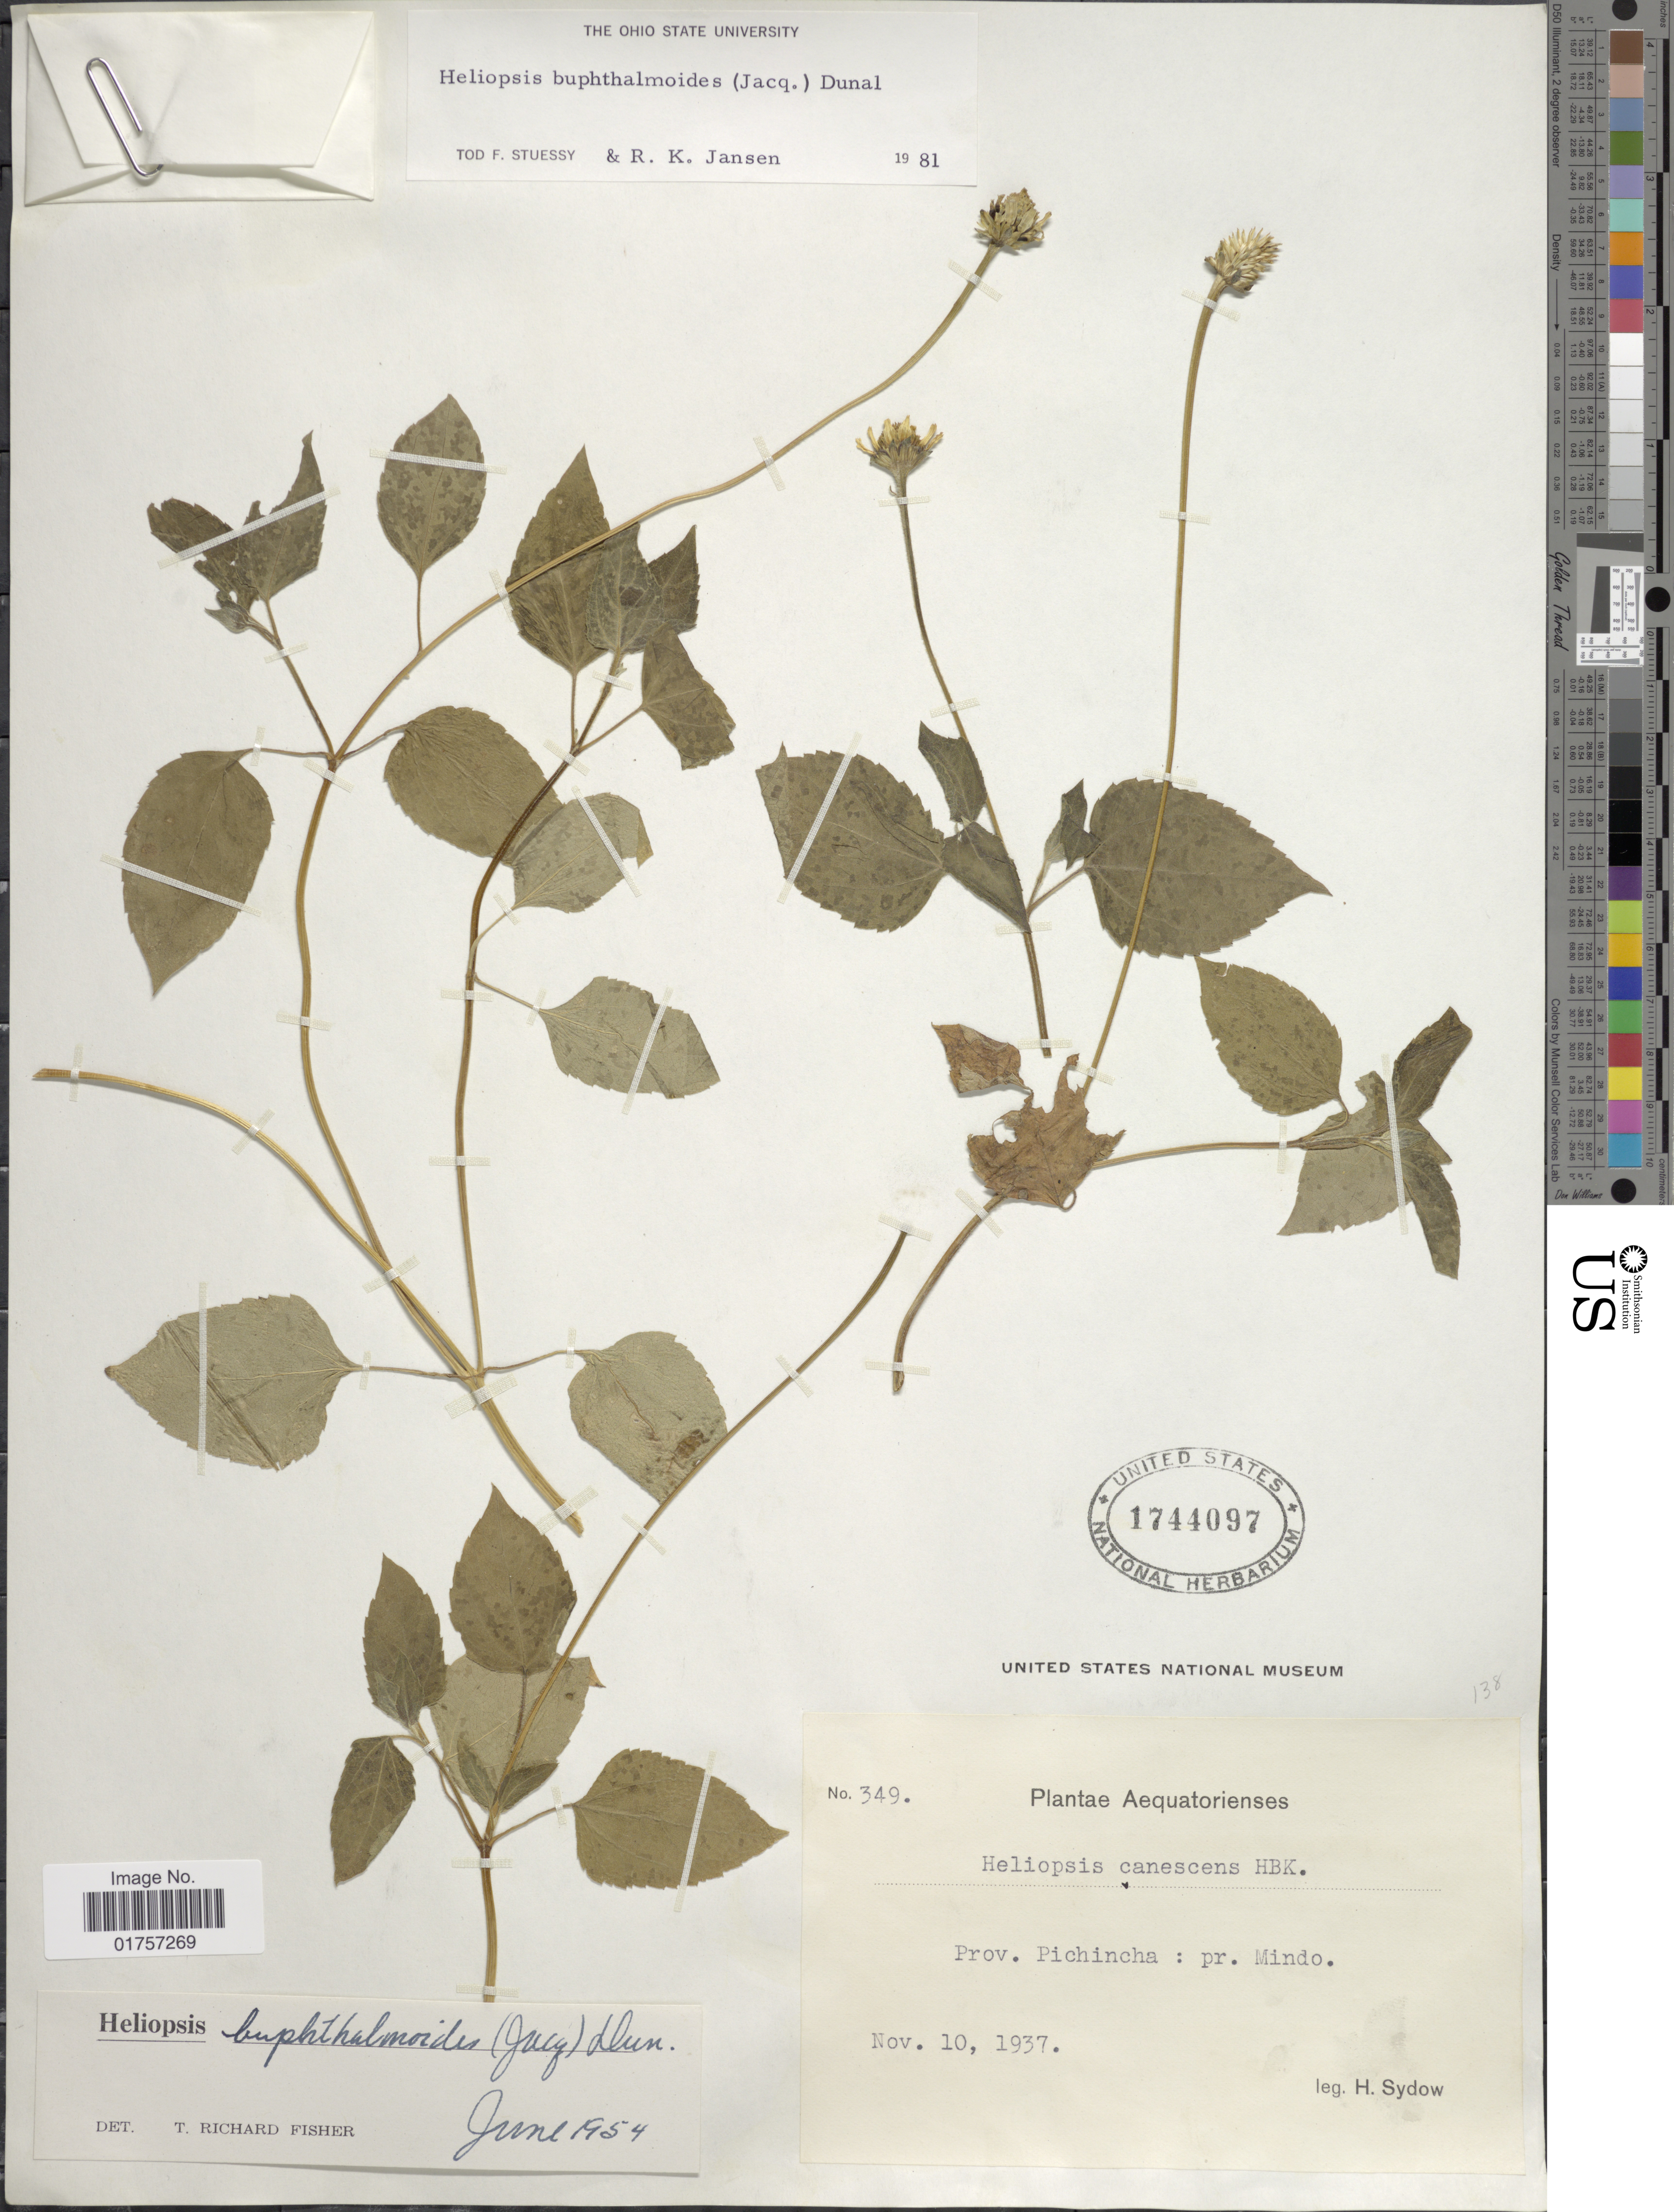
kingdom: Plantae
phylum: Tracheophyta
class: Magnoliopsida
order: Asterales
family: Asteraceae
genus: Heliopsis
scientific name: Heliopsis buphthalmoides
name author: (Jacq.) Dunal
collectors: H. Sydow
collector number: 349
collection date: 1937-11-10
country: Ecuador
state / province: Pichincha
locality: Pr. Mindo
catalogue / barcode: US 1744097